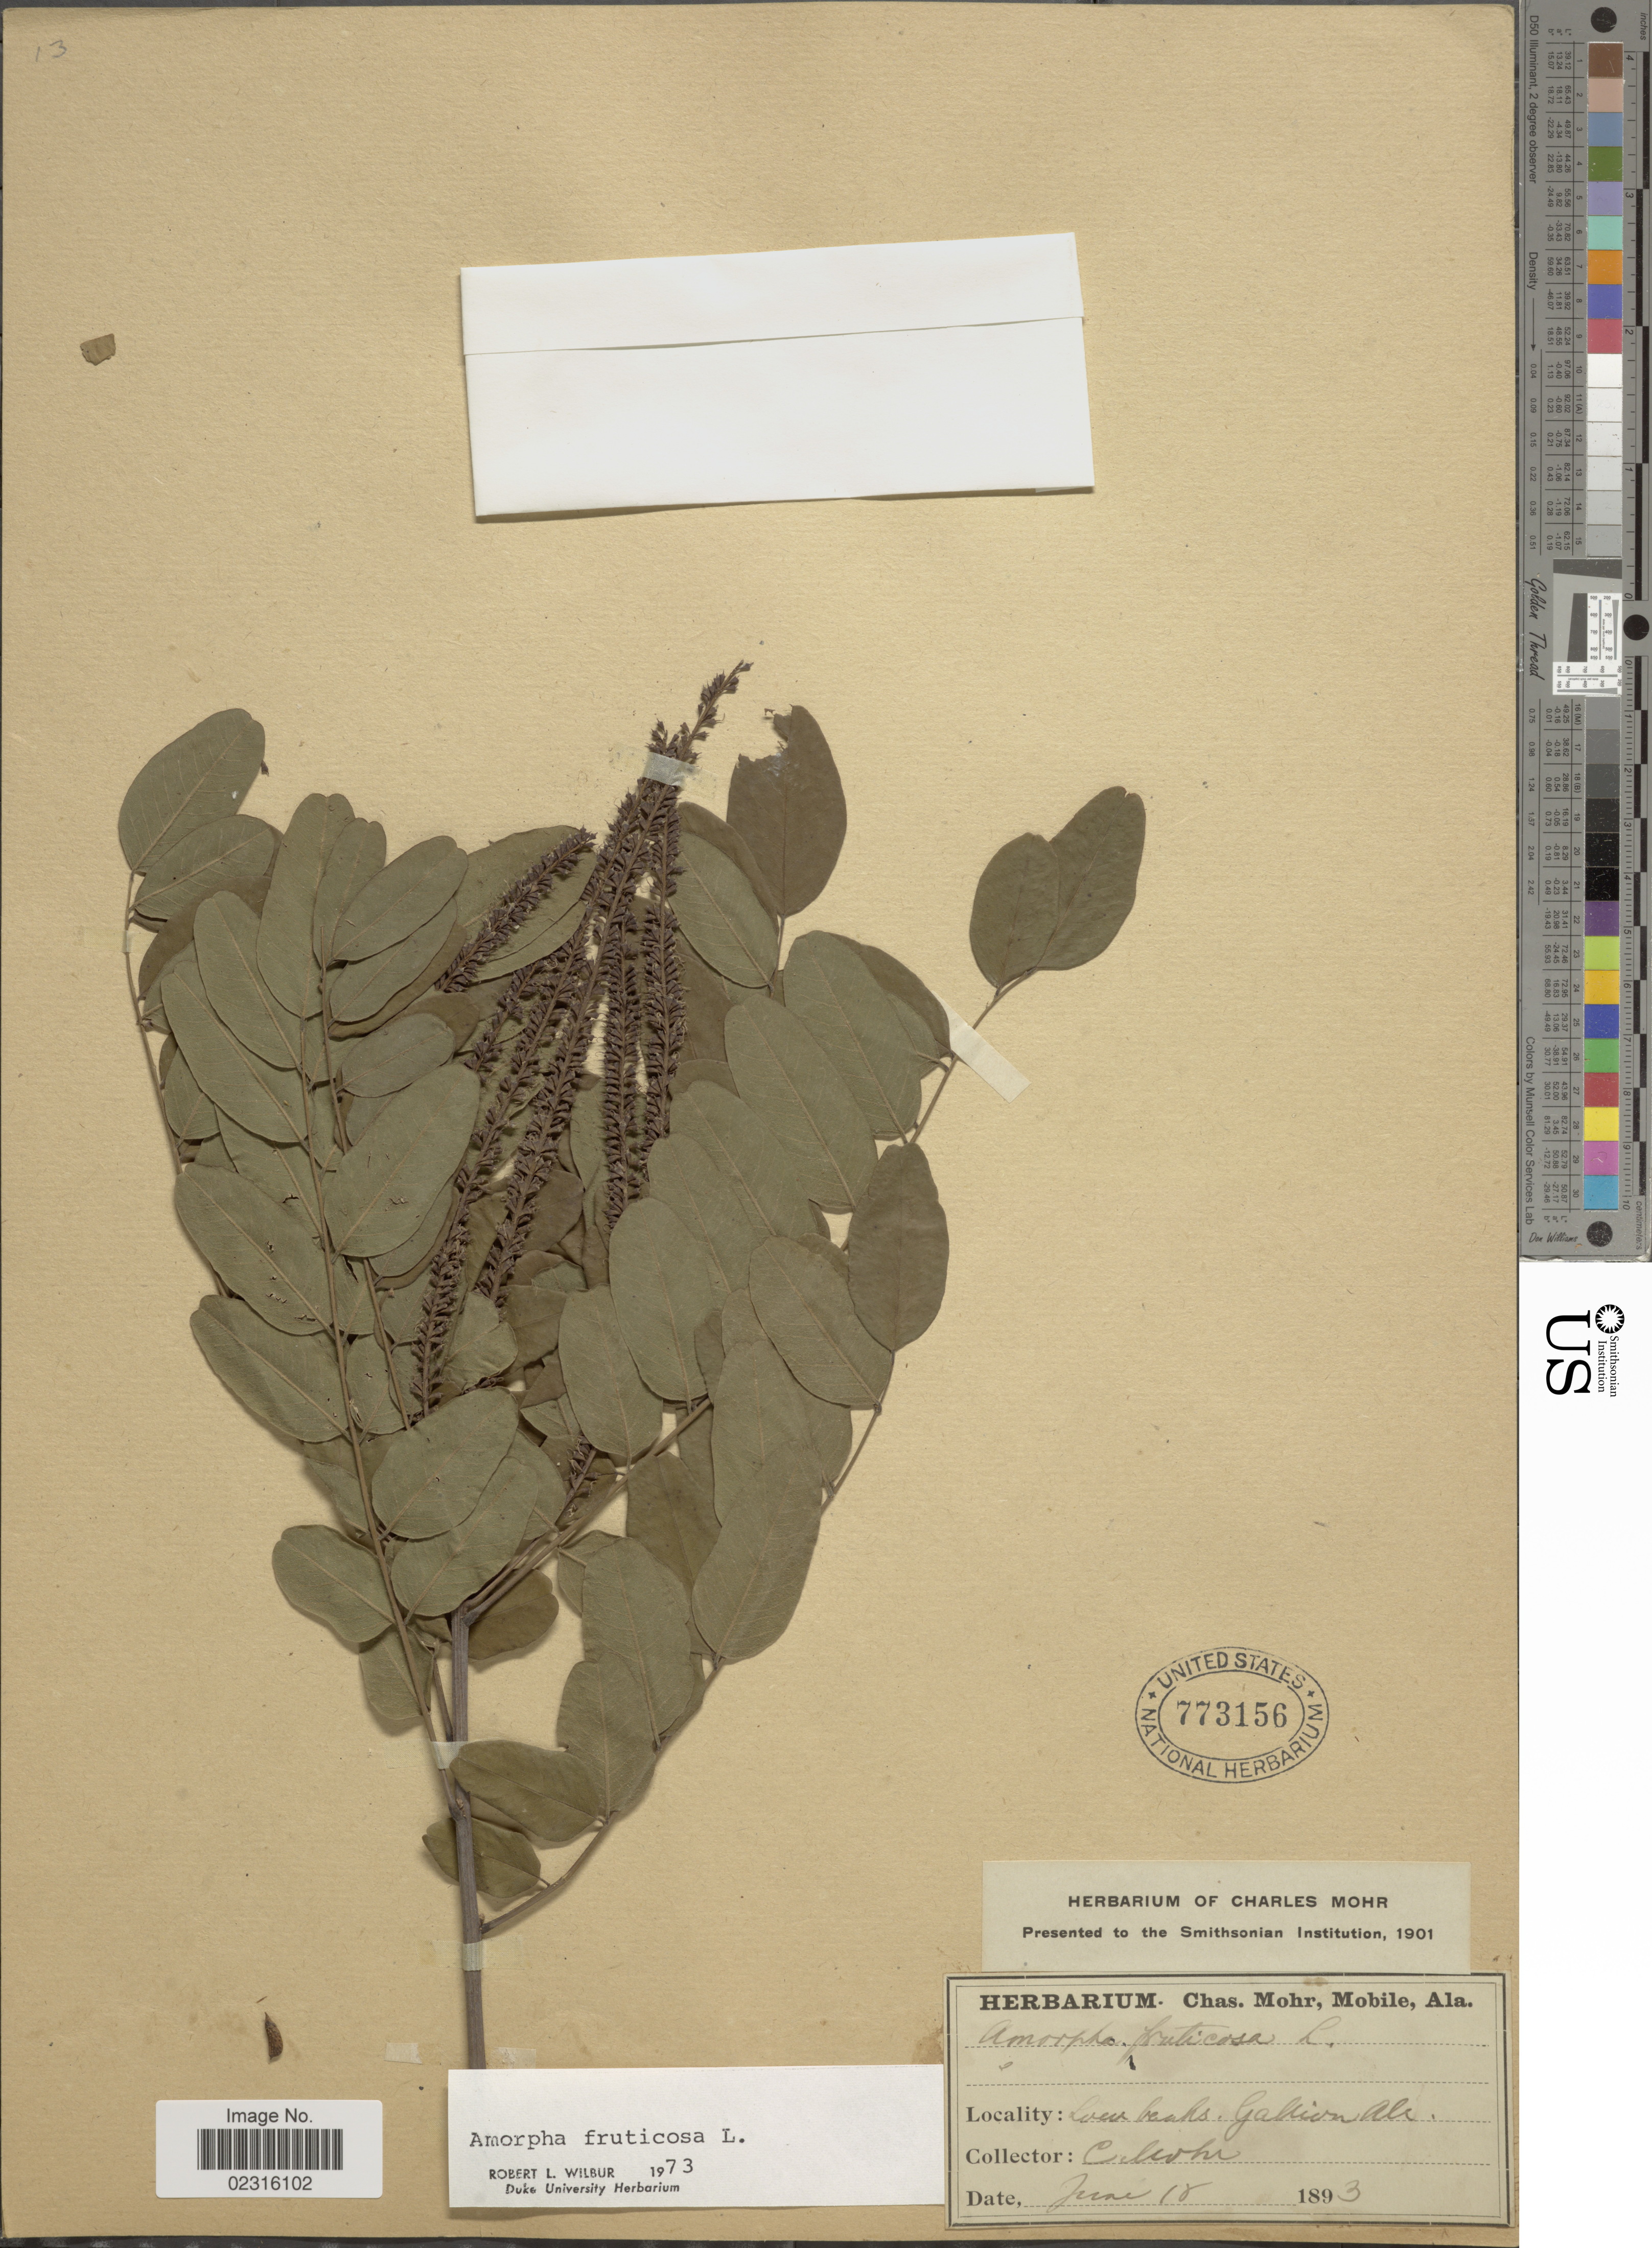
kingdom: Plantae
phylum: Tracheophyta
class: Magnoliopsida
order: Fabales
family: Fabaceae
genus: Amorpha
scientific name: Amorpha fruticosa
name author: L.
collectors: Mohr, C. T. (herbarium)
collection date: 1893-06-18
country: United States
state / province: Alabama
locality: Low banks, Gallion.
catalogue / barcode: US 773156